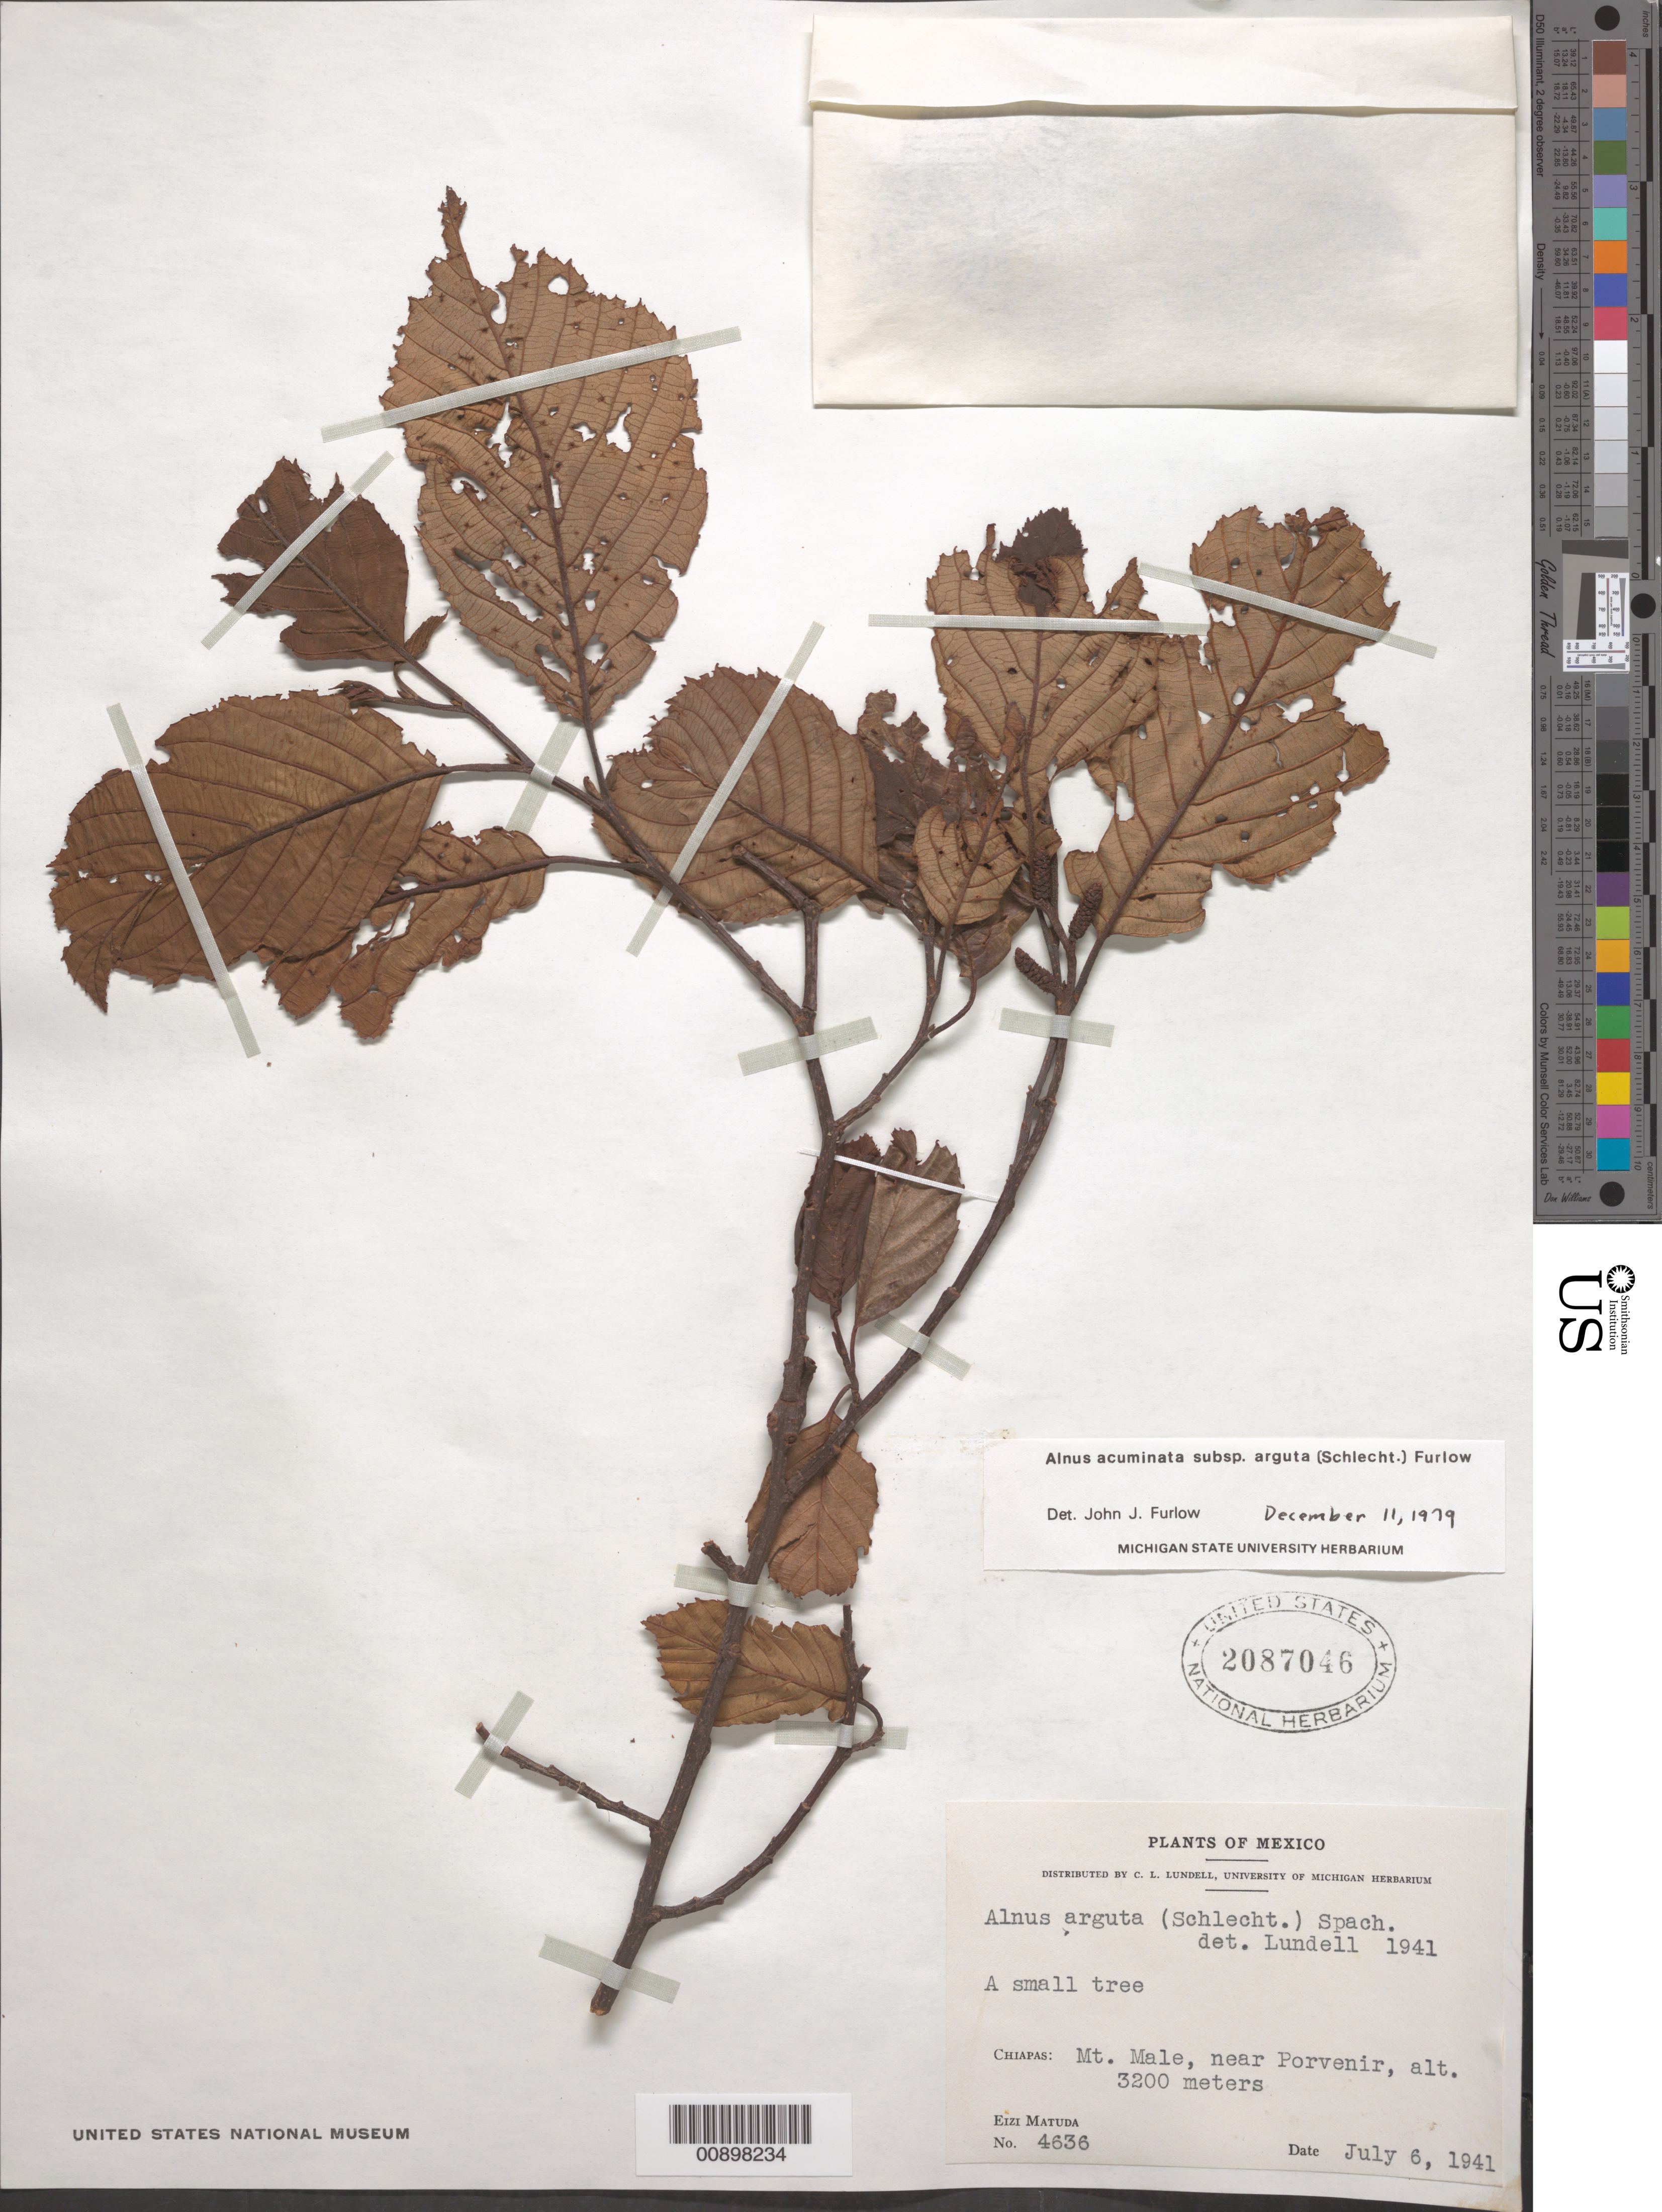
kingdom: Plantae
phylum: Tracheophyta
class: Magnoliopsida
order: Fagales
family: Betulaceae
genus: Alnus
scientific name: Alnus acuminata subsp. arguta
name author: (Schltdl.) Furlow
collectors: E. Matuda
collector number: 4636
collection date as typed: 06 Jul 1941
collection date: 1941-07-06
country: Mexico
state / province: Chiapas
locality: Chiapas: Mt. Male, near Porvenir.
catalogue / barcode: US 2087046